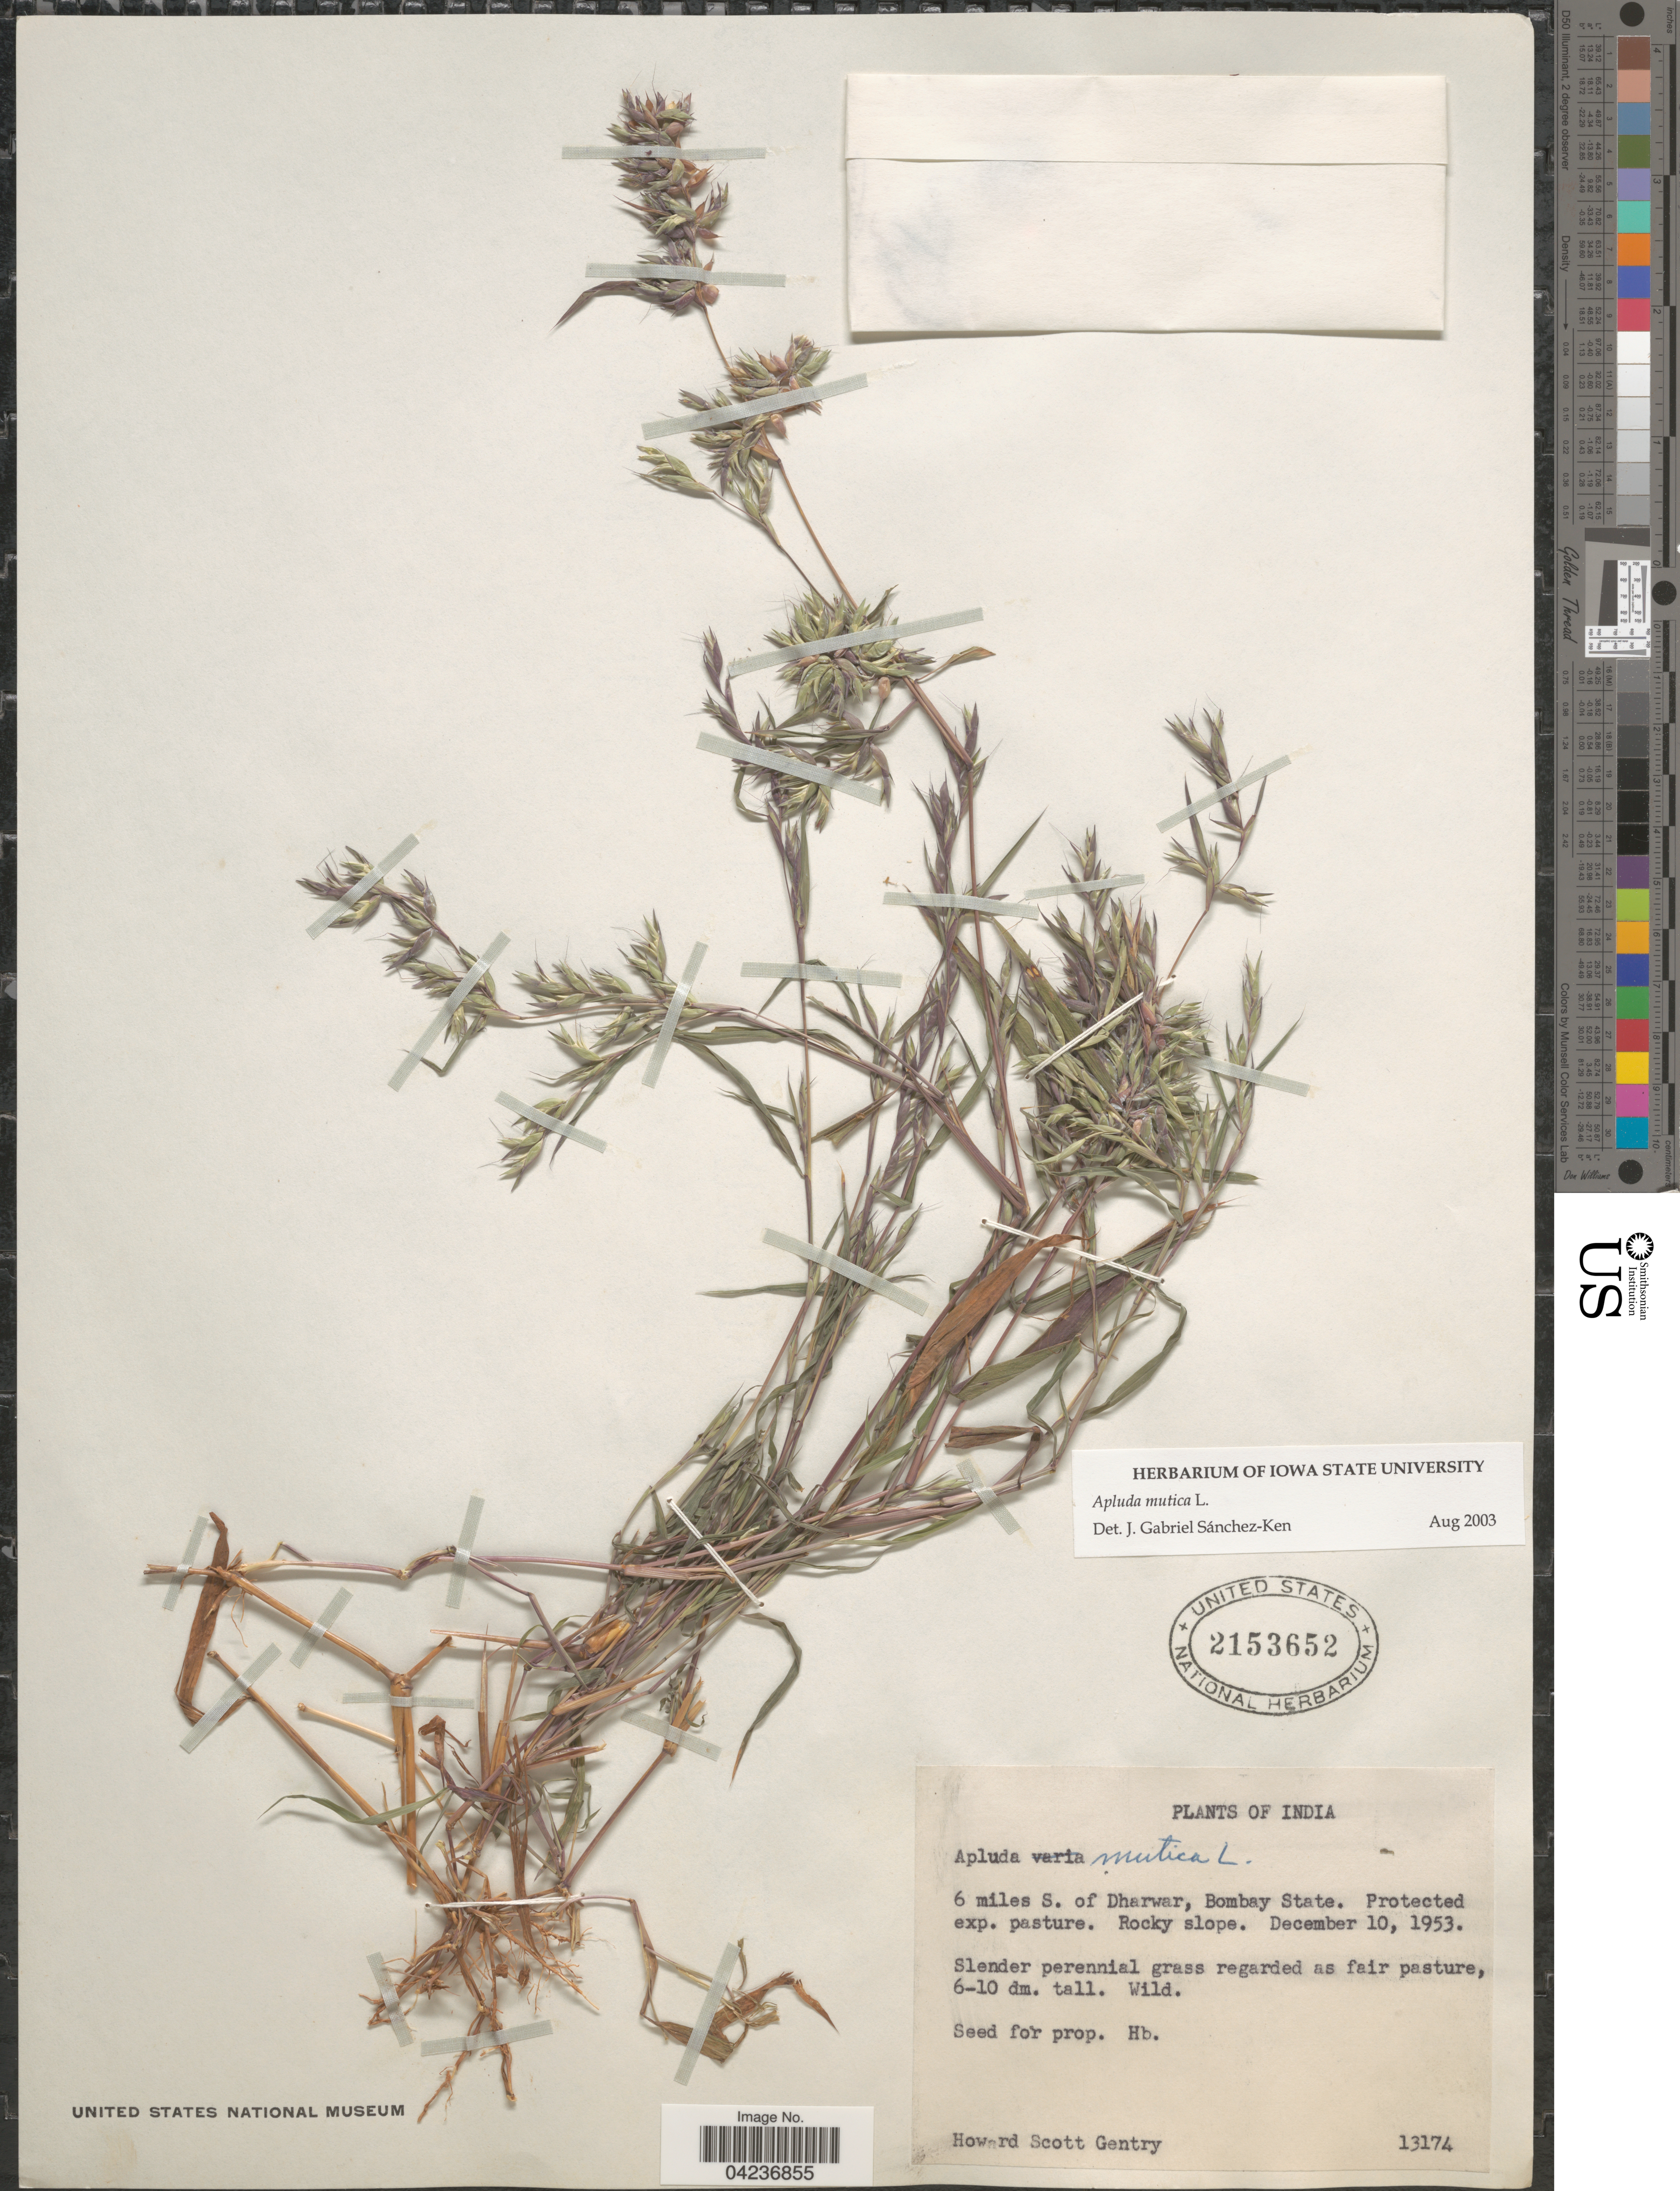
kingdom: Plantae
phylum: Tracheophyta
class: Liliopsida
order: Poales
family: Poaceae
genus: Apluda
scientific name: Apluda mutica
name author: L.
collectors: H. S. Gentry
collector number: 13174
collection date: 1953-12-10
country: India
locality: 6 miles S. of Dharwar, Bombay State. Rocky slope.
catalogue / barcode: US 2153652